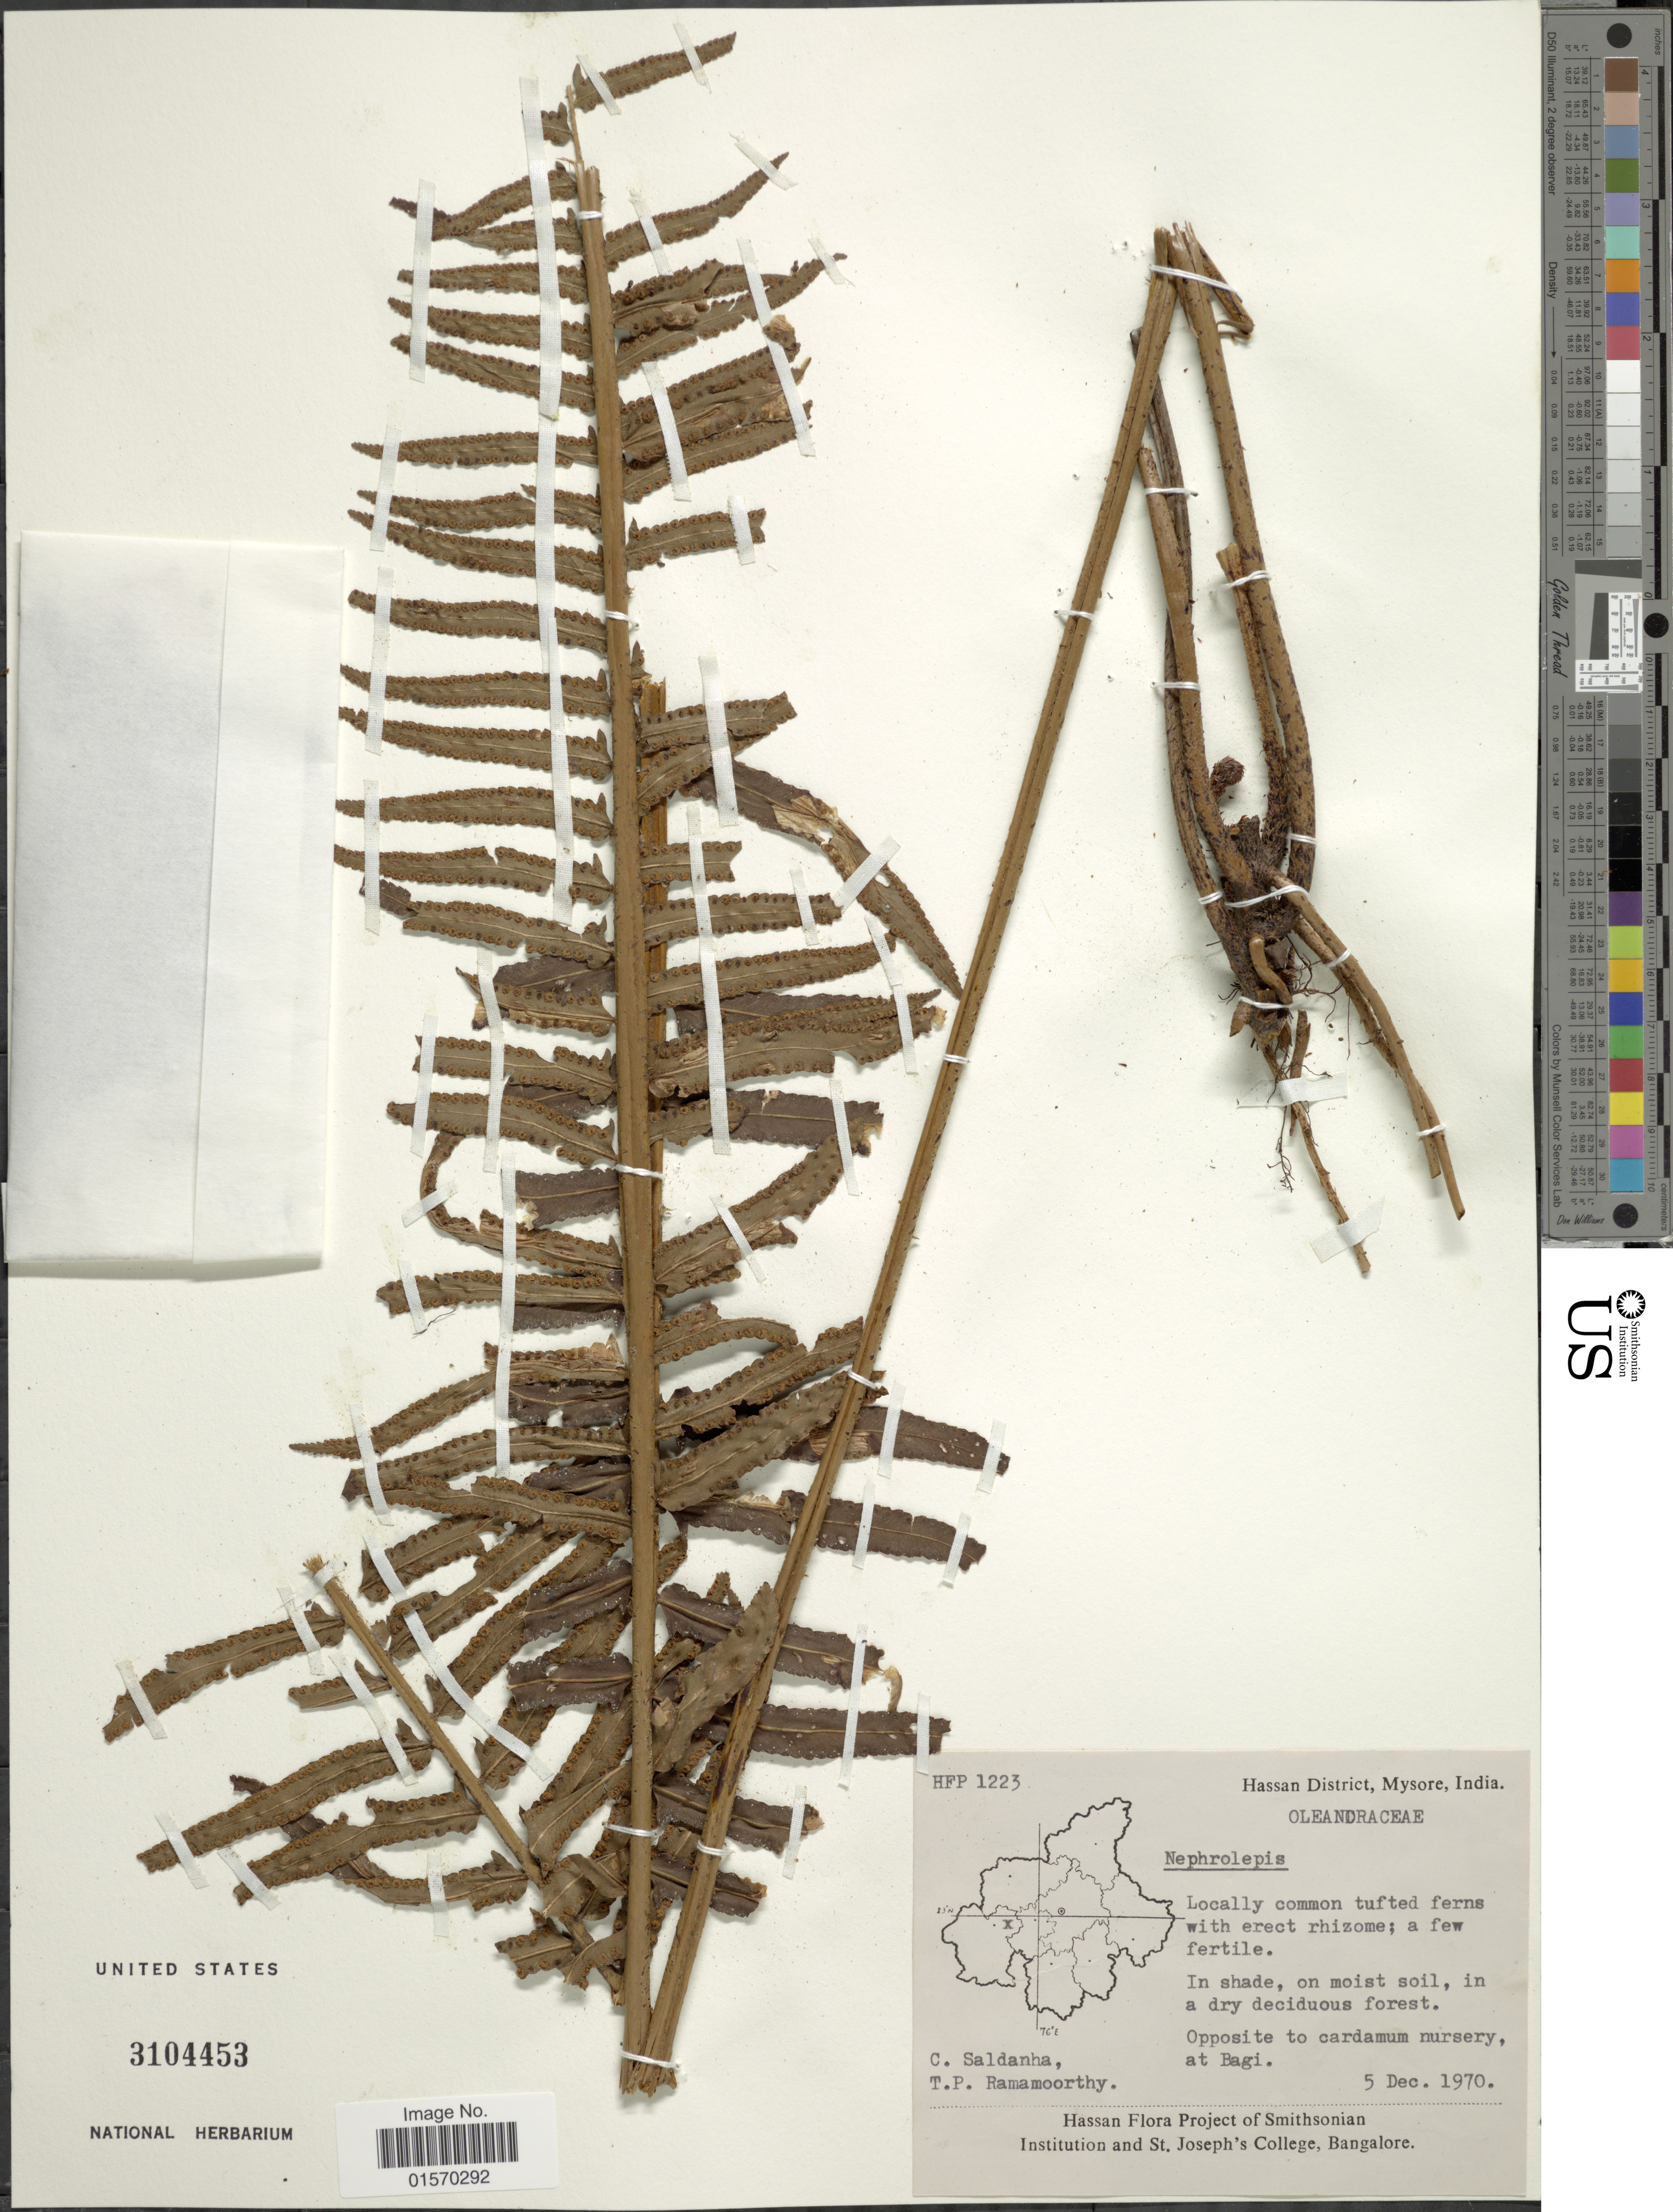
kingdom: Plantae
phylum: Tracheophyta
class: Polypodiopsida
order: Polypodiales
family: Nephrolepidaceae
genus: Nephrolepis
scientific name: Nephrolepis multiflora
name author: (Roxb.) F.M. Jarrett ex C.V. Morton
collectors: C. Saldanha & T. P. Ramamoorthy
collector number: HFP 1223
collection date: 1970-12-05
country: India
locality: Hassan District, Mysore, Opposite to cardamum nursery, at Bagi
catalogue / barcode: US 3104453